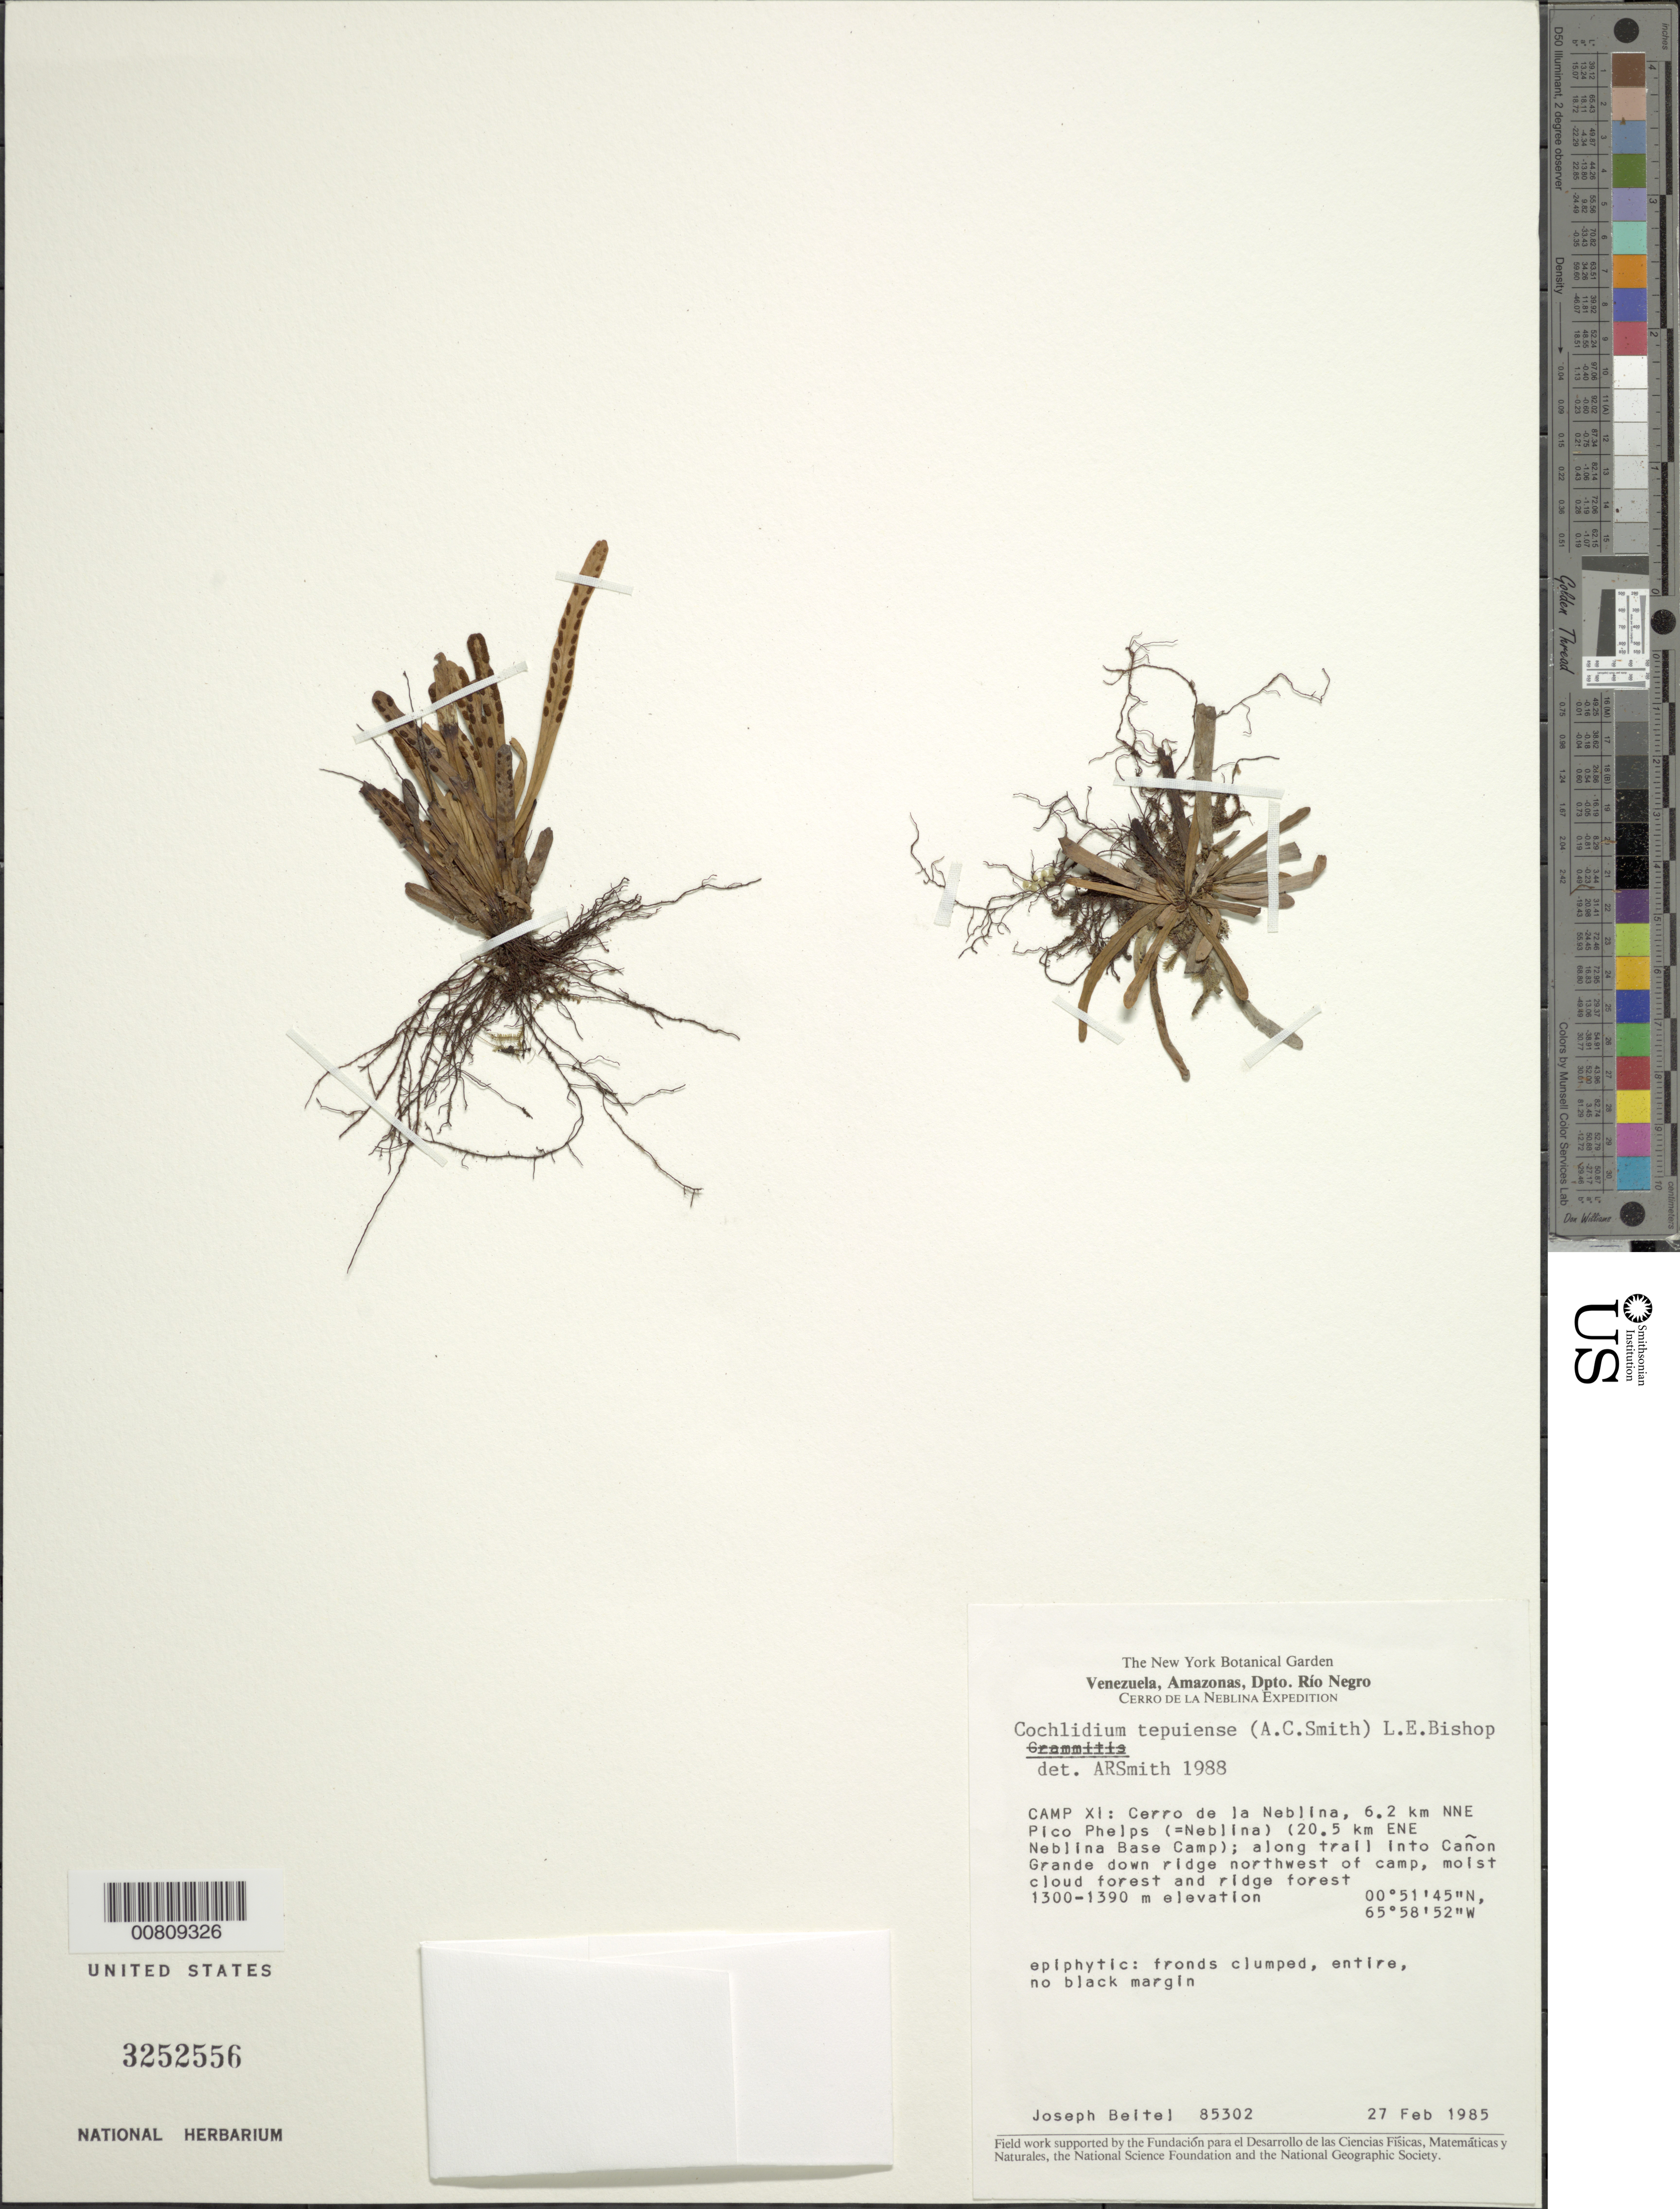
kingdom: Plantae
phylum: Tracheophyta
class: Polypodiopsida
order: Polypodiales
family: Polypodiaceae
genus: Cochlidium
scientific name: Cochlidium tepuiense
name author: (A.C. Sm.) L.E. Bishop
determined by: Smith, Alan R., (UC)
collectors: J. M. Beitel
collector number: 85302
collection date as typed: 27-Feb-85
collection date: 1985-02-27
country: Venezuela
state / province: Amazonas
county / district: Río Negro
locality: Cerro de la Neblina, Camp XI, 6.2 km NNE Pico Phelps (= Neblina) (20.5 km ENE Neblina Base Camp), along stream (Caño Beiltel) S of camp, running between plateau of camp and steep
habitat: Moist cloud forest and ridge forest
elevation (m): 1300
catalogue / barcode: US 3252556